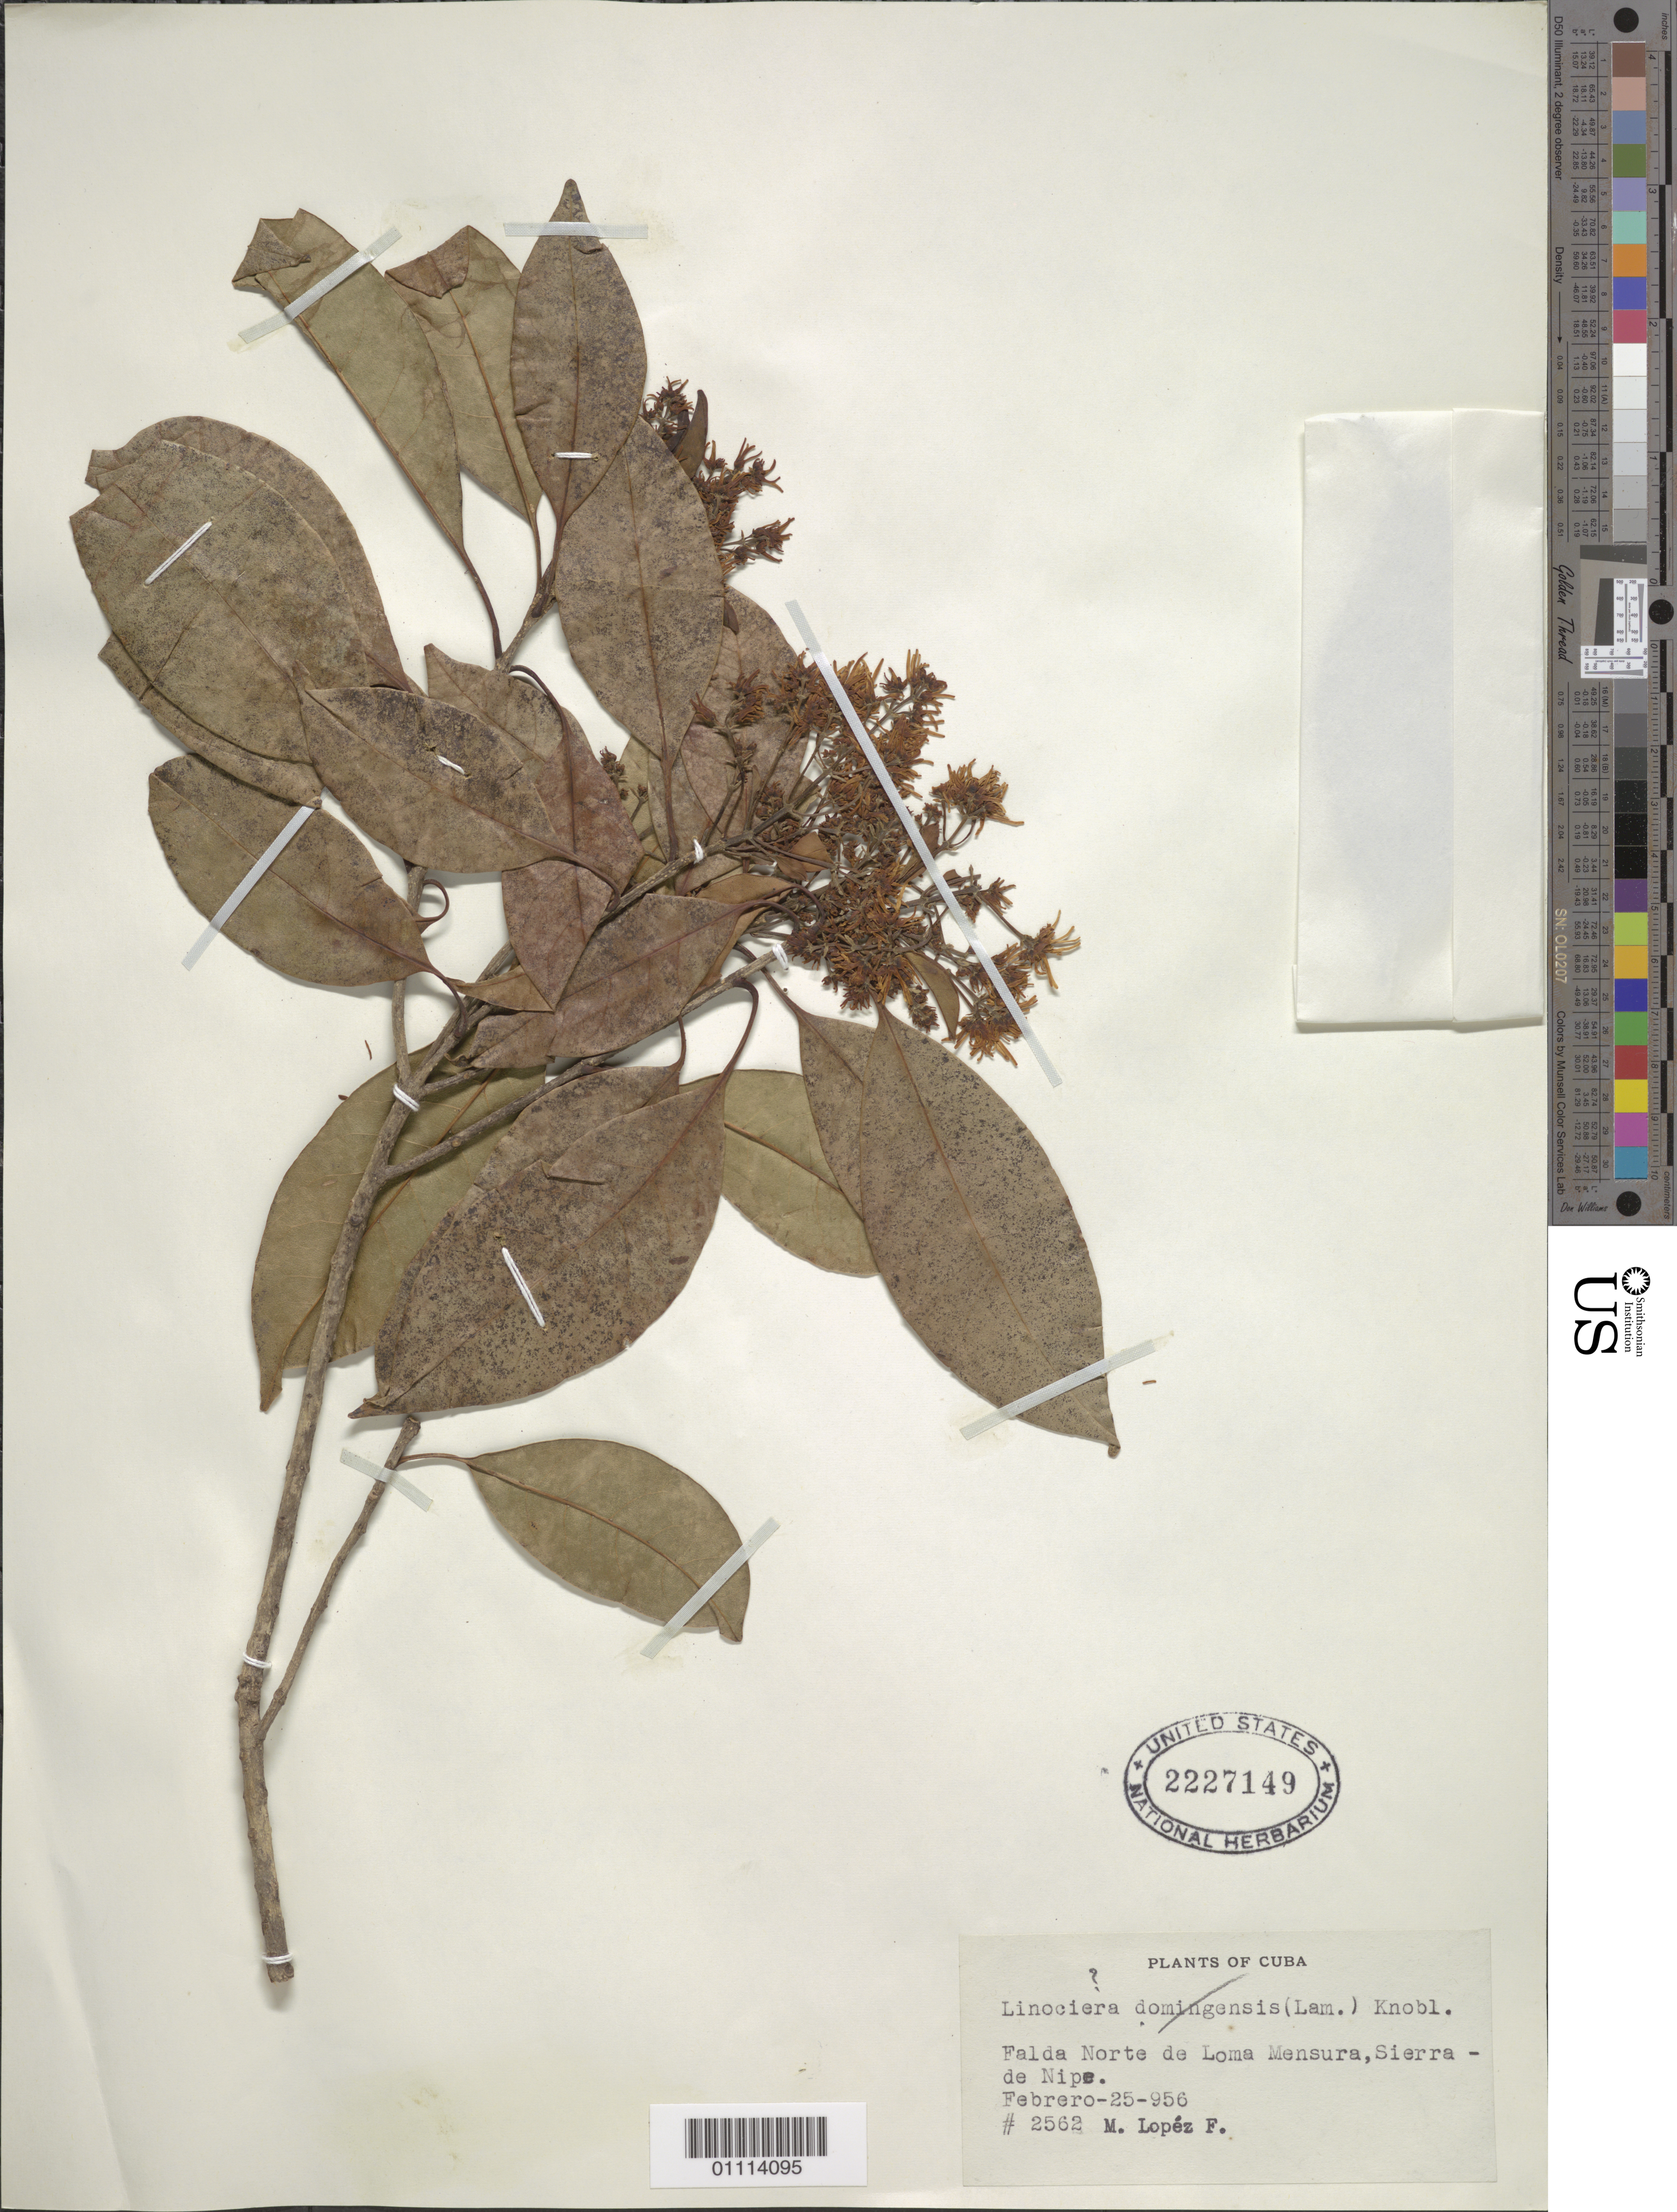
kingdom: Plantae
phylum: Tracheophyta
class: Magnoliopsida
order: Lamiales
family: Oleaceae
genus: Linociera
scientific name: Linociera domingensis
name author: (Lam.) Knobl.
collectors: M. López Figueiras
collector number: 2562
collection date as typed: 25 Feb 1956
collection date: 1956-02-25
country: Cuba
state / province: Holguín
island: Cuba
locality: Falda Norte de Loma Mensura, Sierra de Nipe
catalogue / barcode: US 2227149